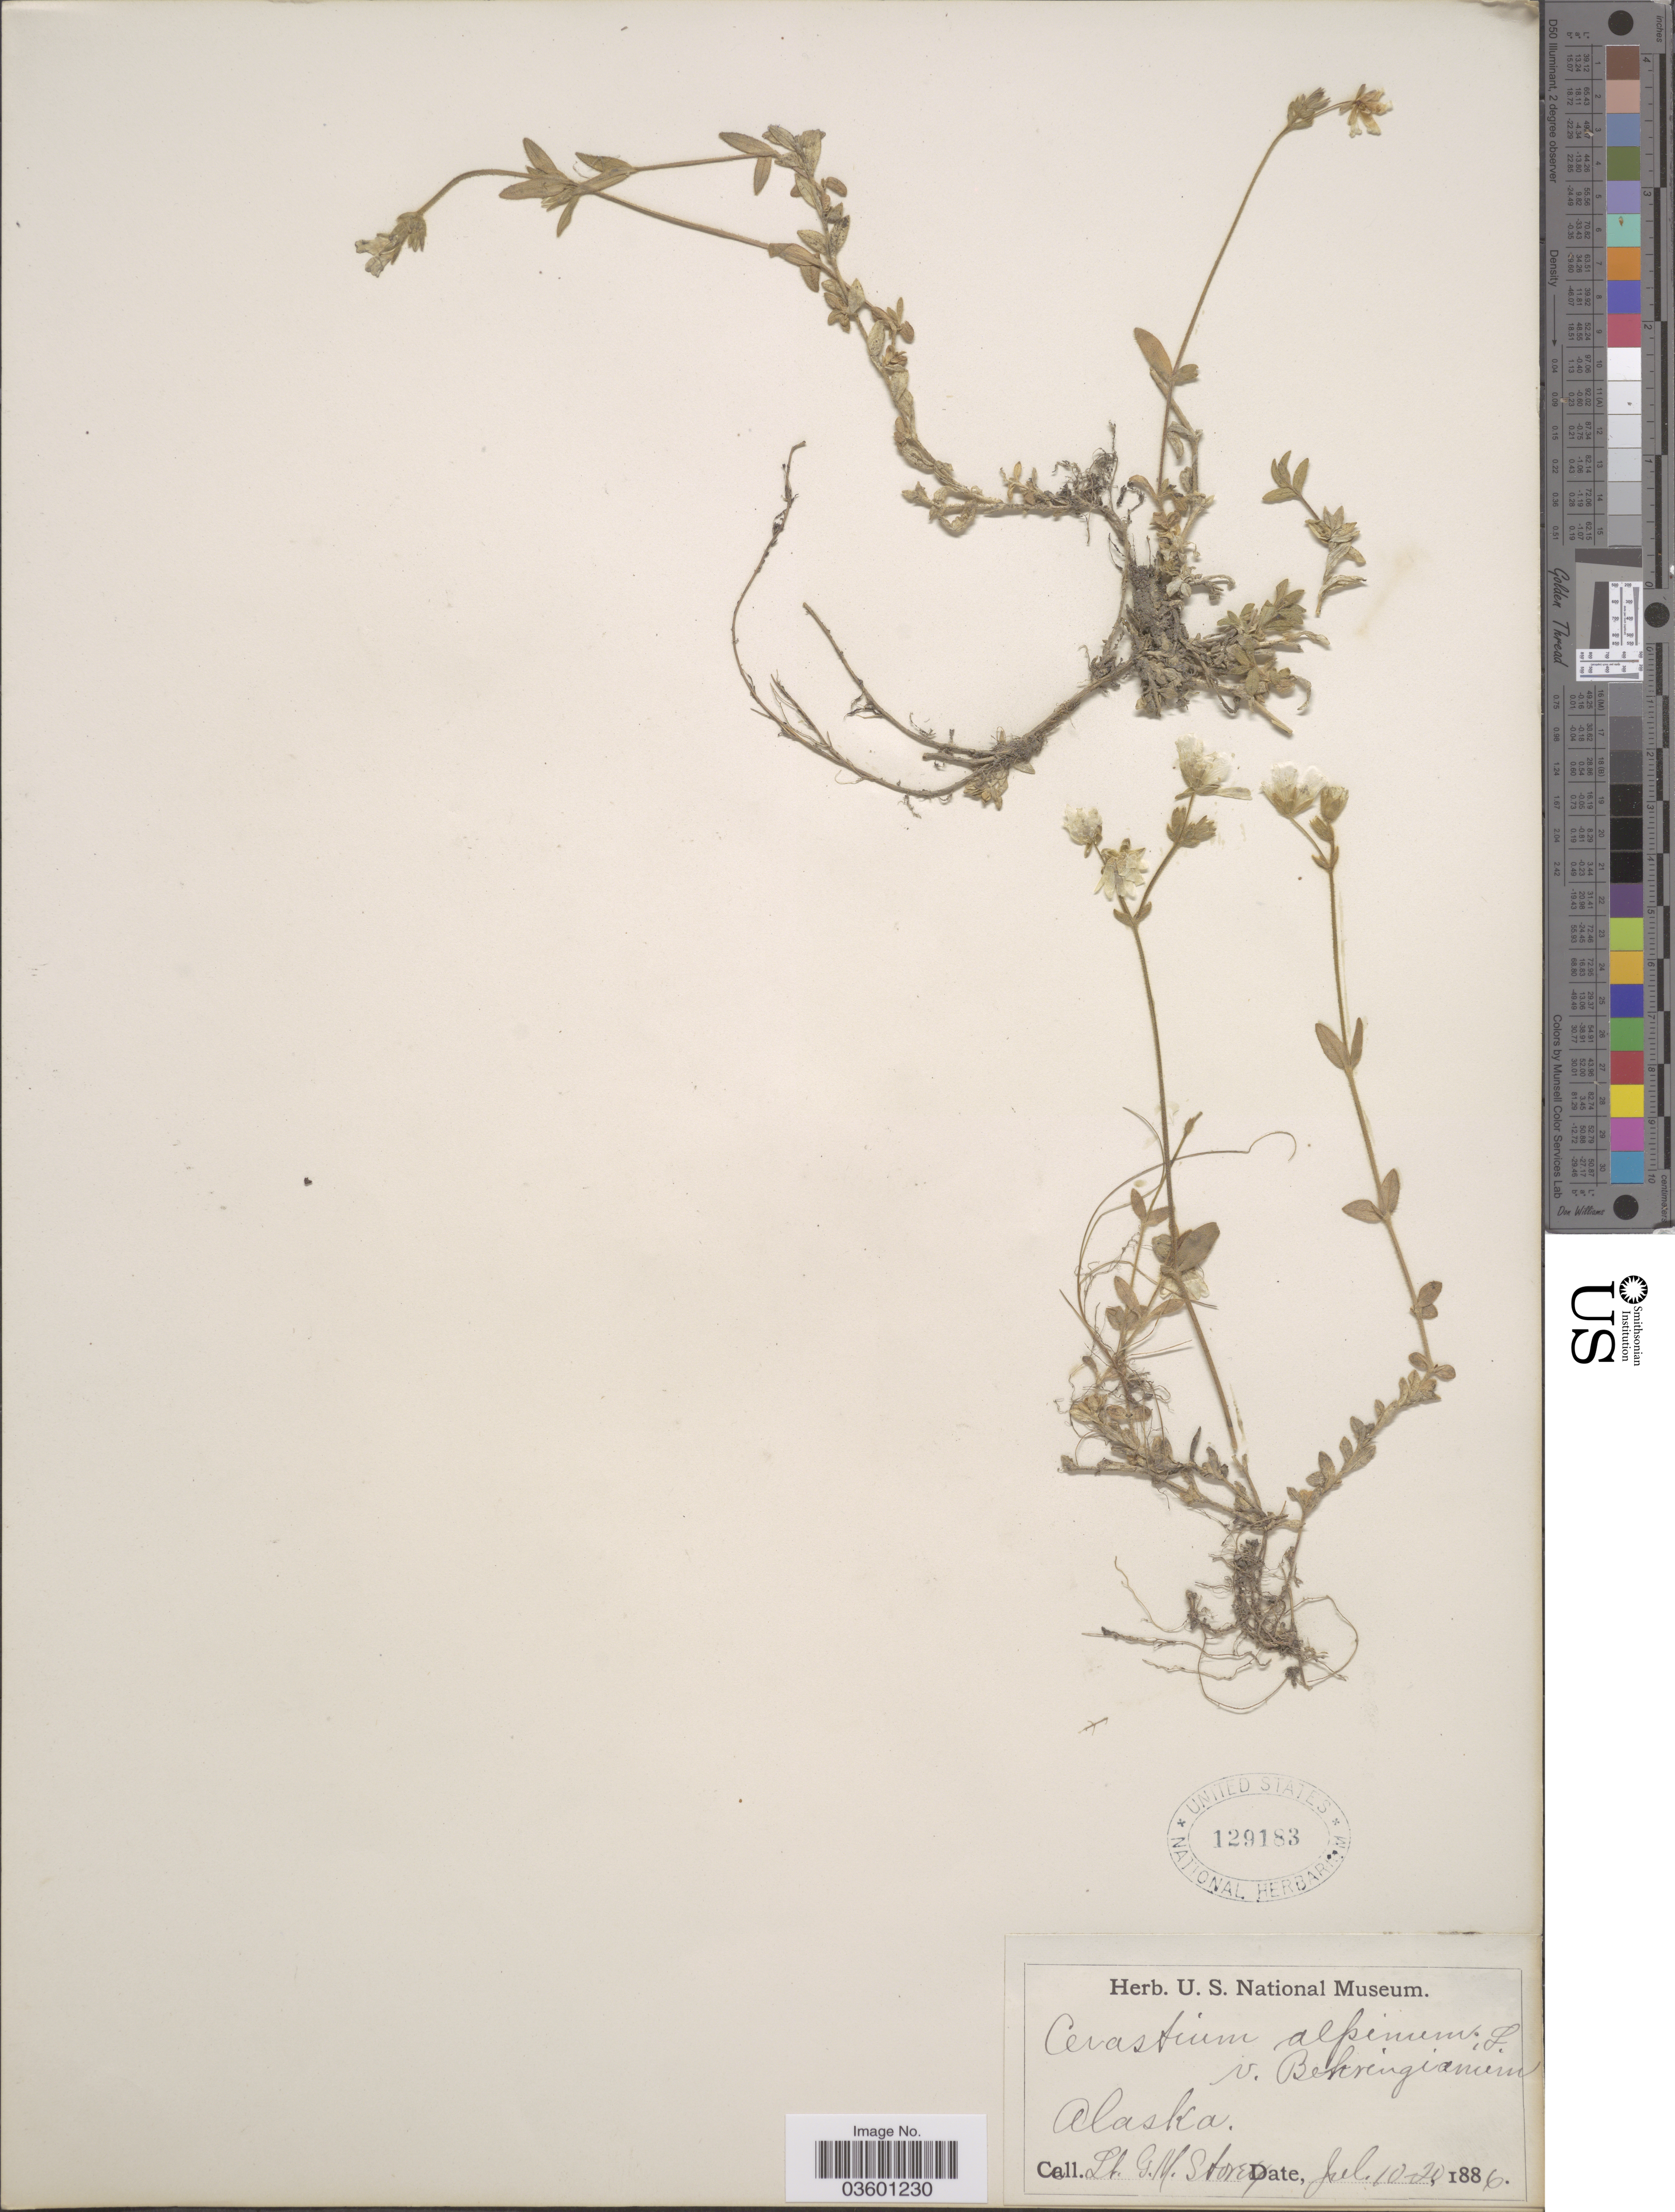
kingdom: Plantae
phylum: Tracheophyta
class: Magnoliopsida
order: Caryophyllales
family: Caryophyllaceae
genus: Cerastium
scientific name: Cerastium beeringianum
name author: Cham. & Schltdl.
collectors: G. Stoney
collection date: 1886-07-10/1886-07-20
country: United States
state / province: Alaska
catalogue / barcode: US 129183